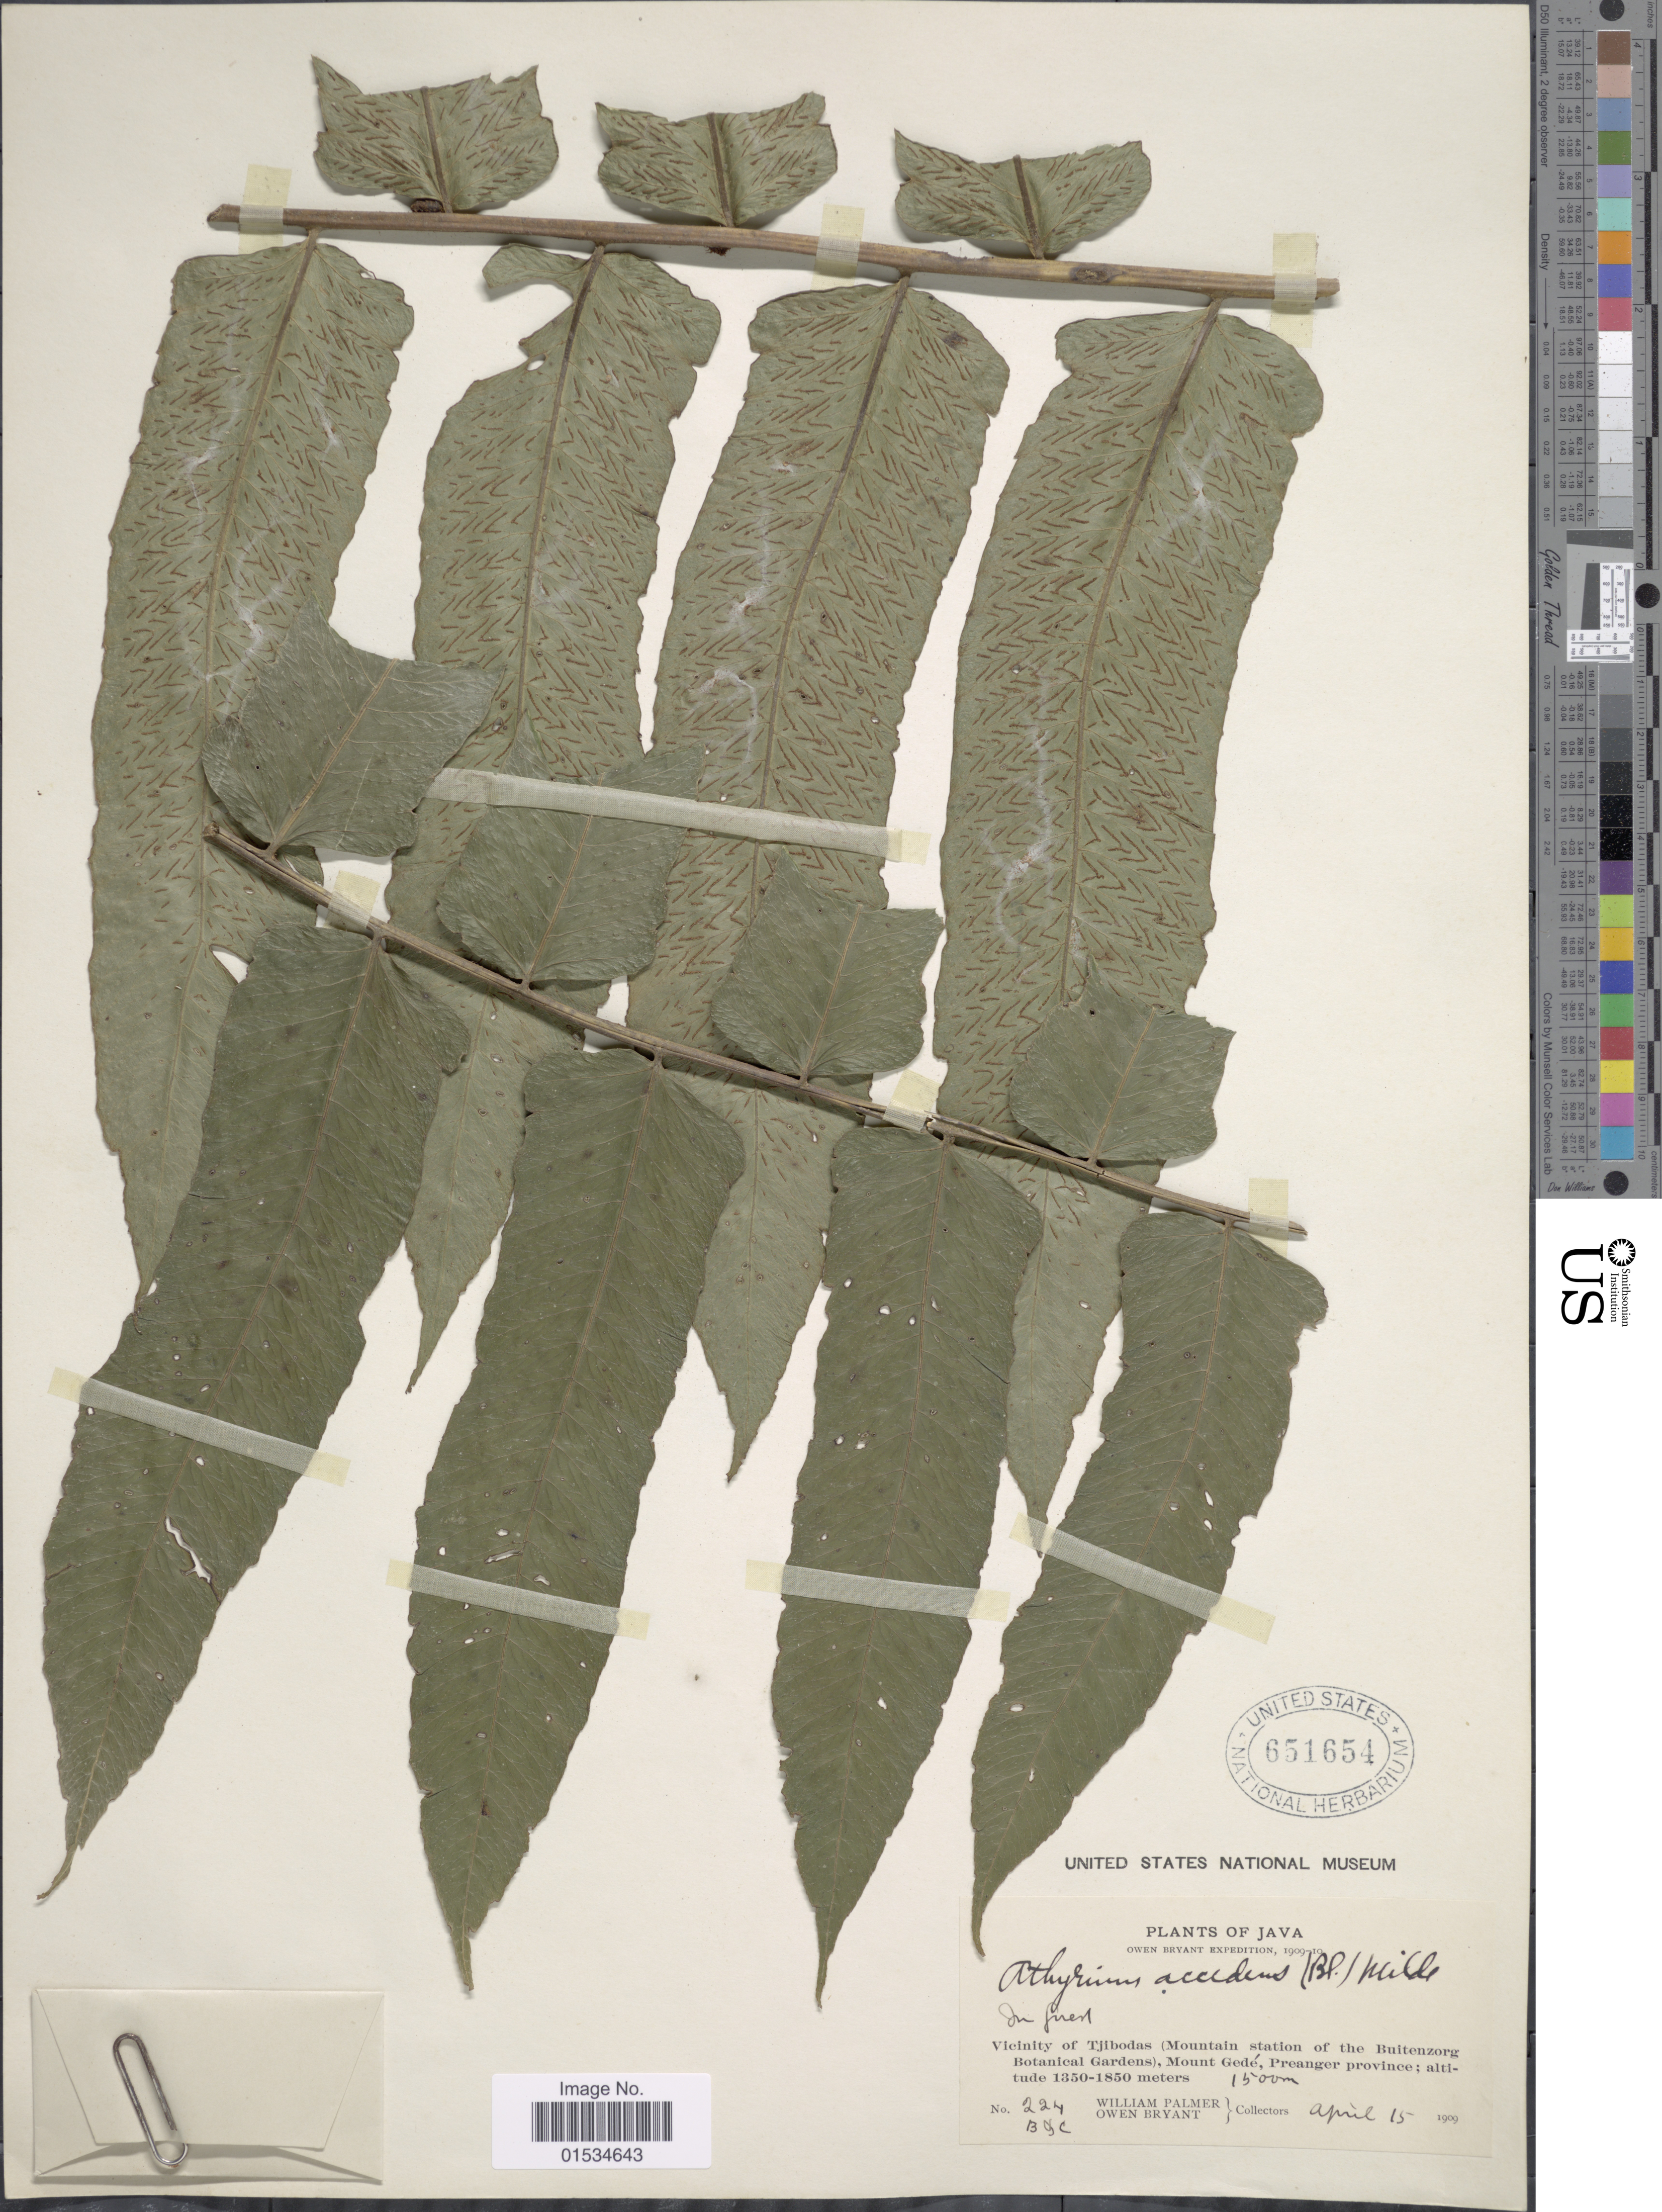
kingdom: Plantae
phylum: Tracheophyta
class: Polypodiopsida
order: Polypodiales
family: Athyriaceae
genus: Diplazium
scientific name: Diplazium accendens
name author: Blume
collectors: W. Palmer & O. Bryant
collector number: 224B9C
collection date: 1909-04-15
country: Indonesia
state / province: Java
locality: Vicinity of Tjibodas (Mountain station of the Buitenzorg Botanical Gardens), Mount Gedé, Peanger Province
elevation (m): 1500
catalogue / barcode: US 651654